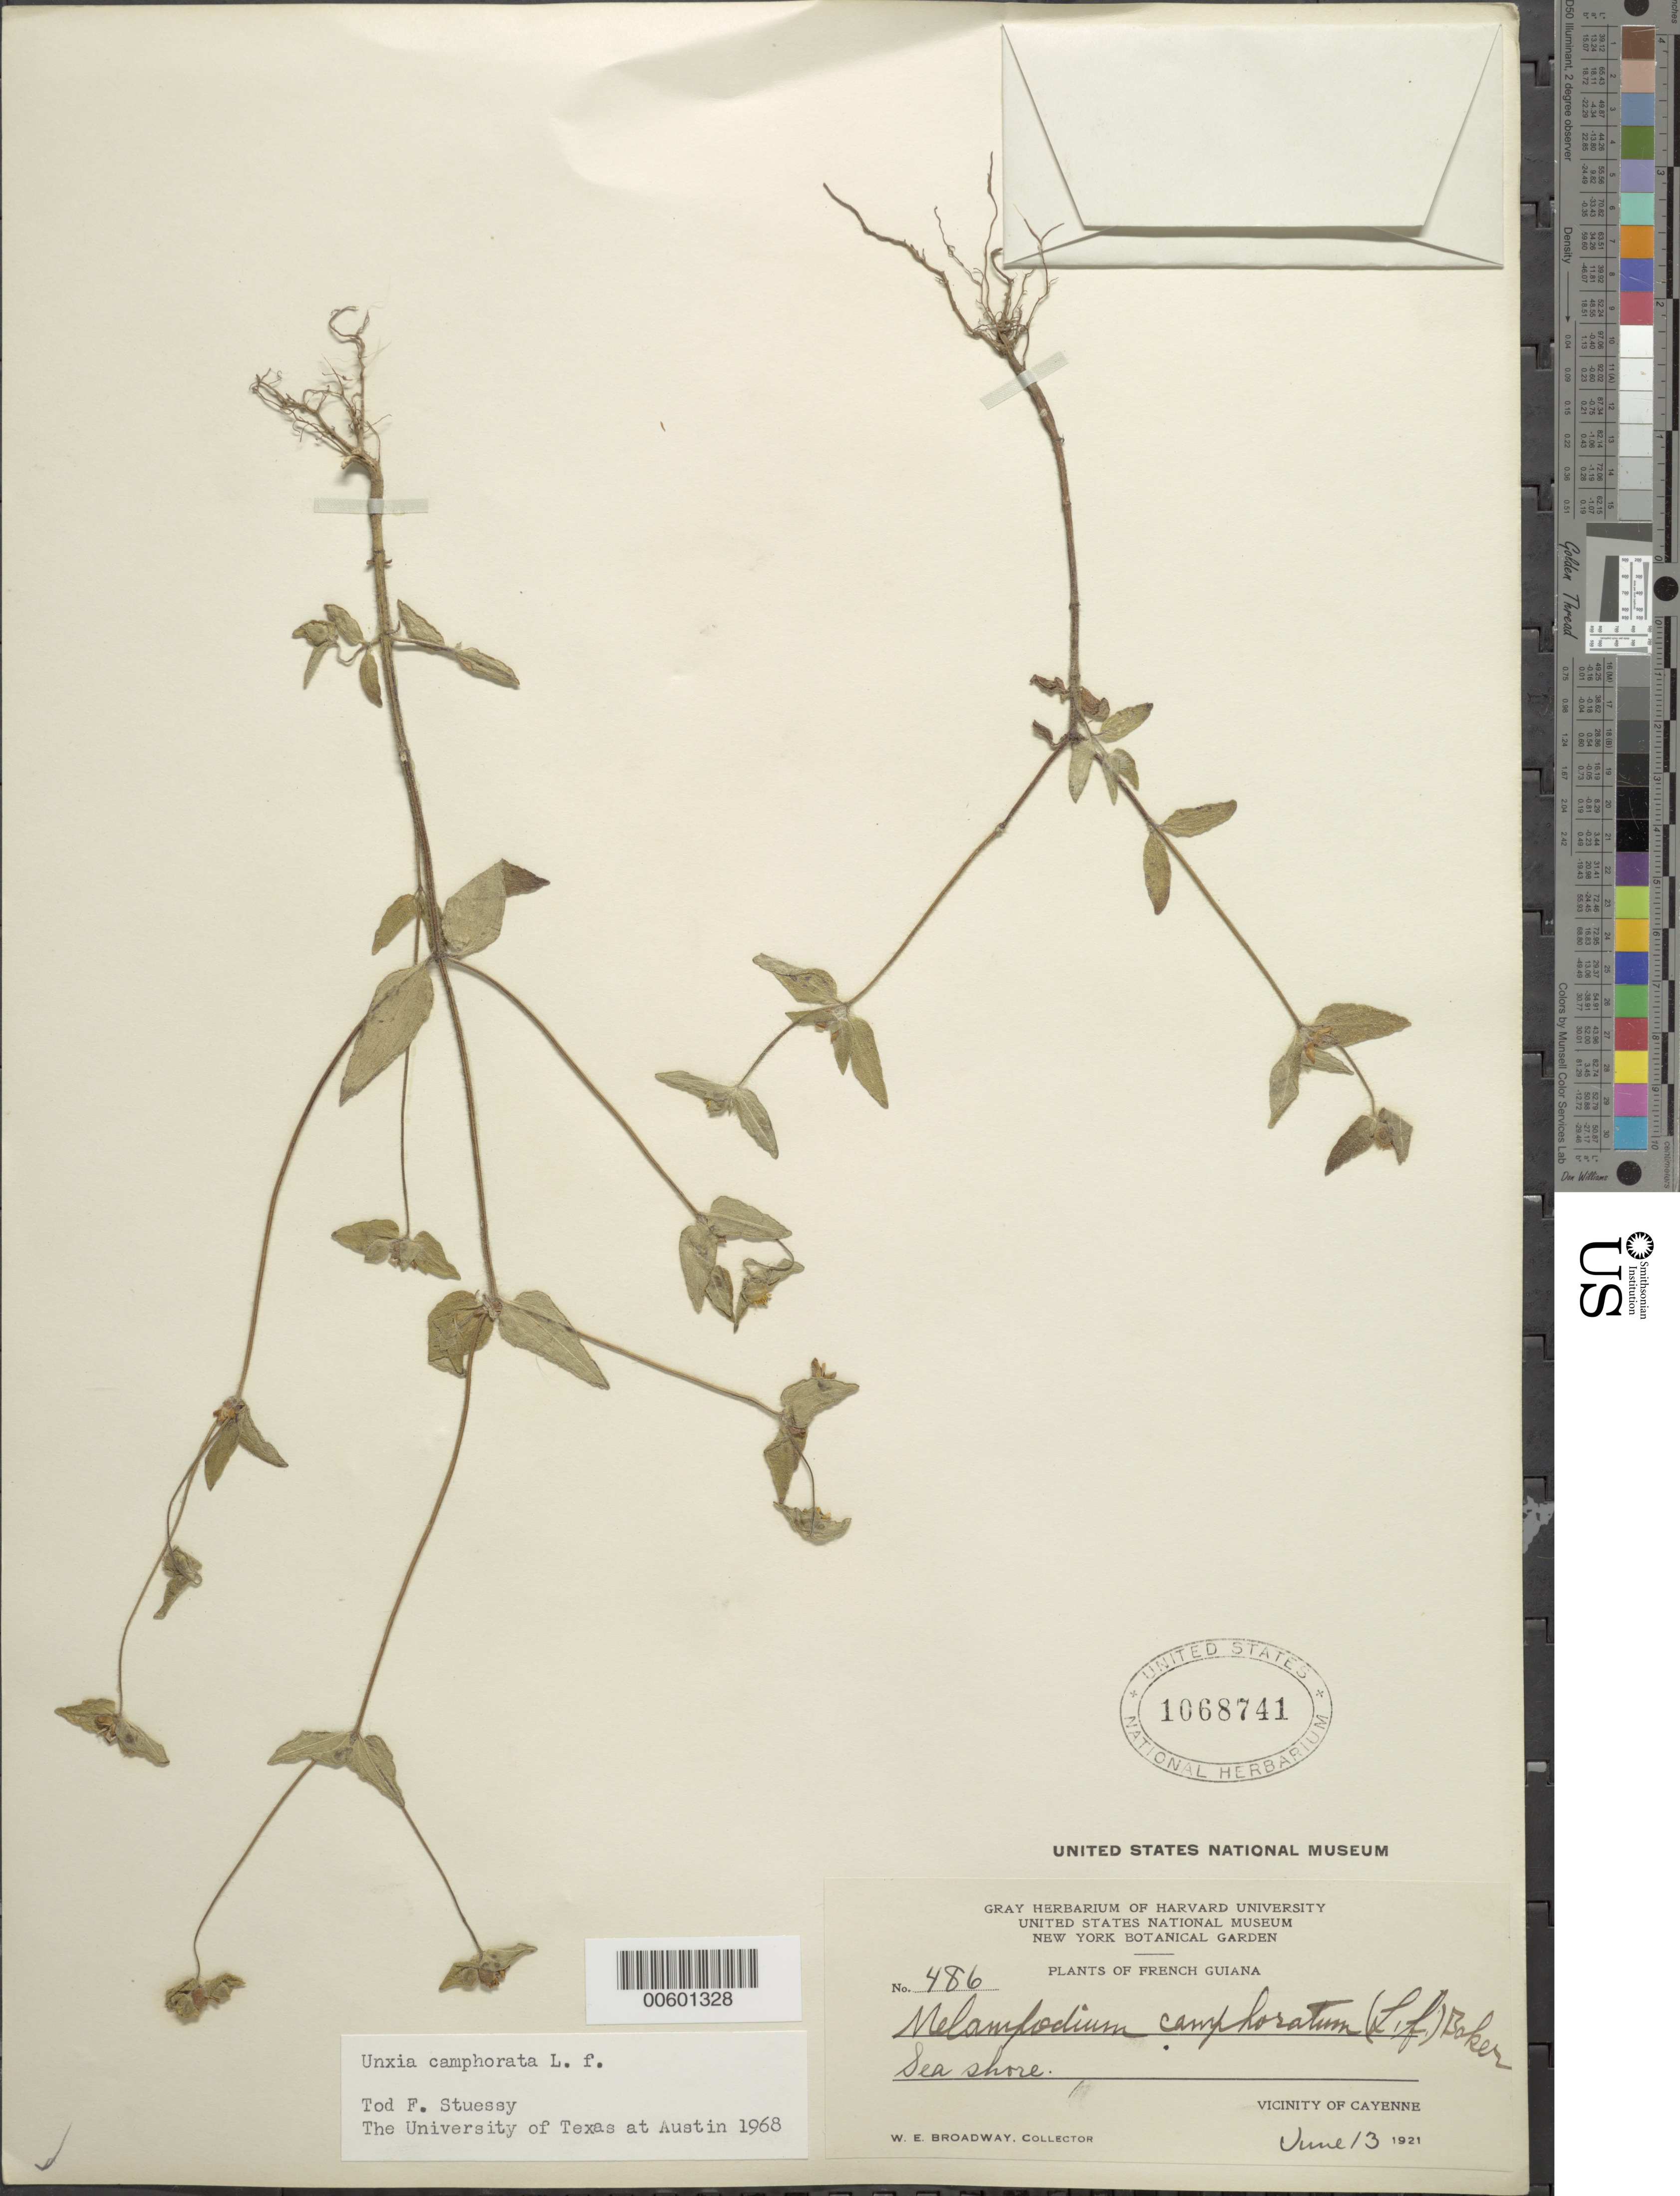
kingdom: Plantae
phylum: Tracheophyta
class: Magnoliopsida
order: Asterales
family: Asteraceae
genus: Unxia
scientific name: Unxia camphorata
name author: L. f.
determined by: Stuessy, T. F.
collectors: W. E. Broadway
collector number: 486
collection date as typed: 13-Jun-21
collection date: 1921-06-13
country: French Guiana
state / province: Cayenne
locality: Cayenne, vic.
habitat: Seashore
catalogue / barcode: US 1068741